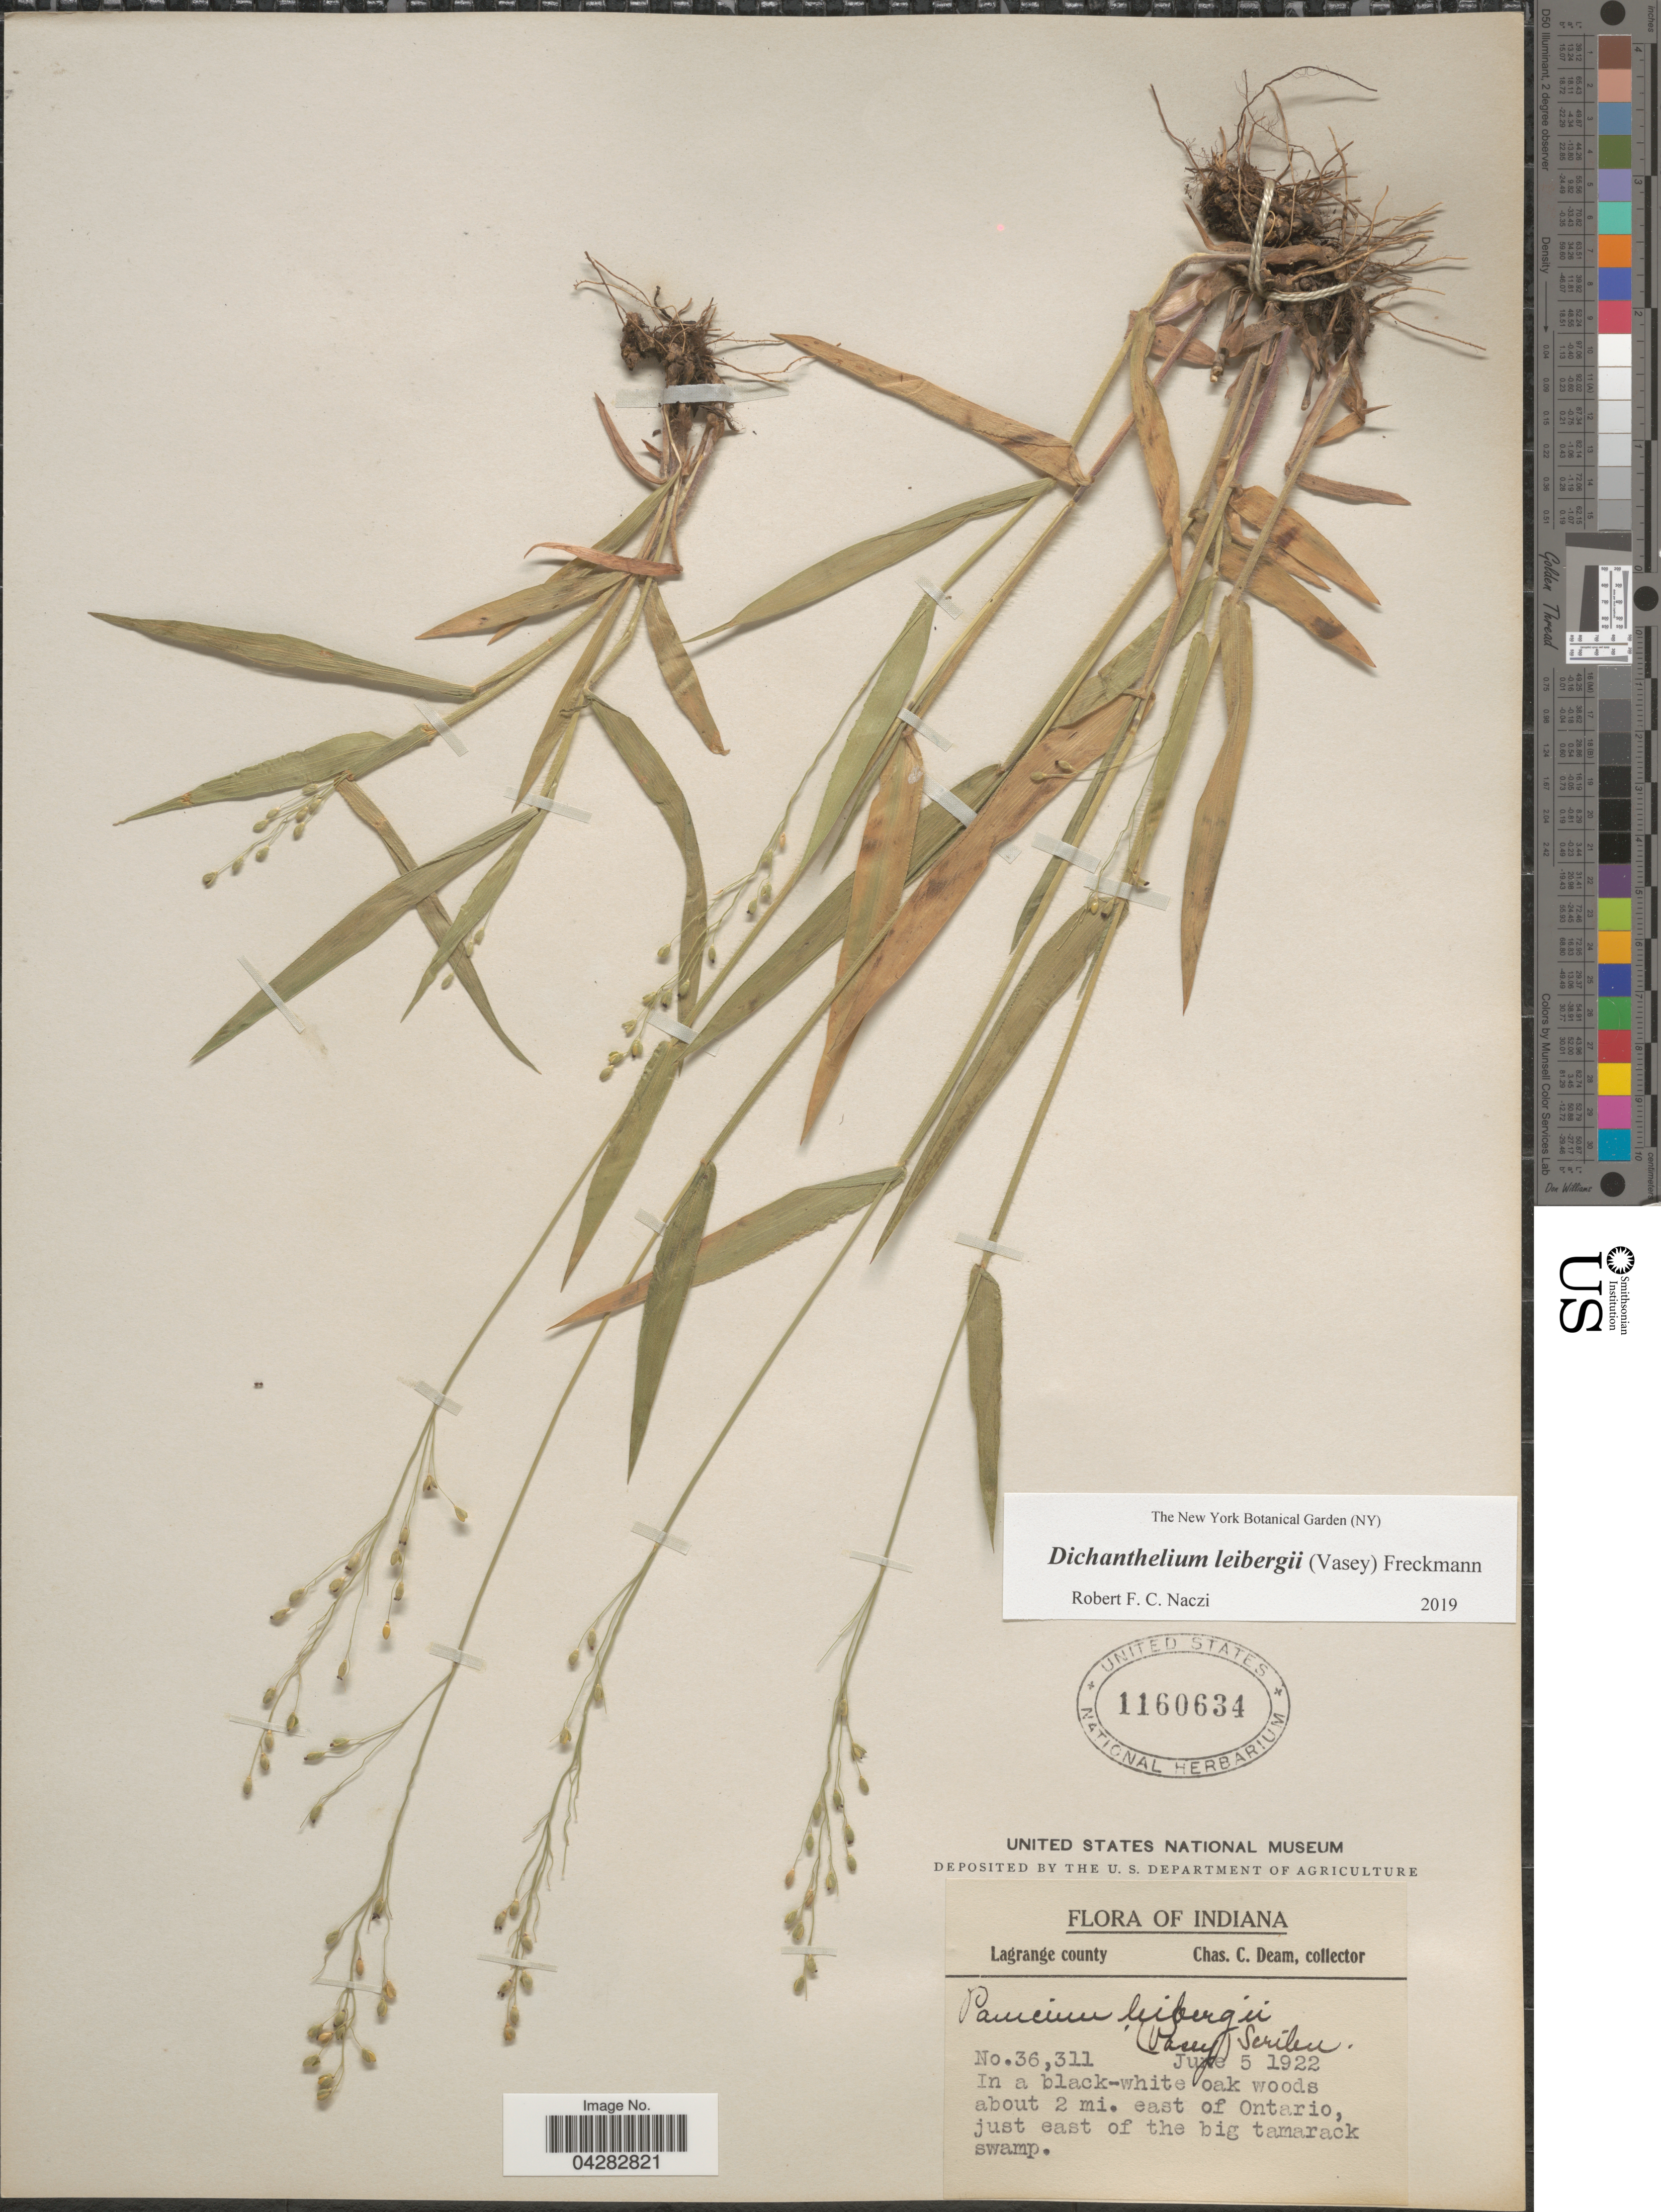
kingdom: Plantae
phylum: Tracheophyta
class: Liliopsida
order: Poales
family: Poaceae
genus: Dichanthelium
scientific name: Dichanthelium leibergii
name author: (Vasey) Gould & C.A. Clark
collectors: C. C. Deam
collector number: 36311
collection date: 1922-06-05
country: United States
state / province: Indiana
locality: Lagrange County. In a black-white oak woods about 2 mi. east of Ontario, just east of the big tamarack swamp.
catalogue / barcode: US 1160634